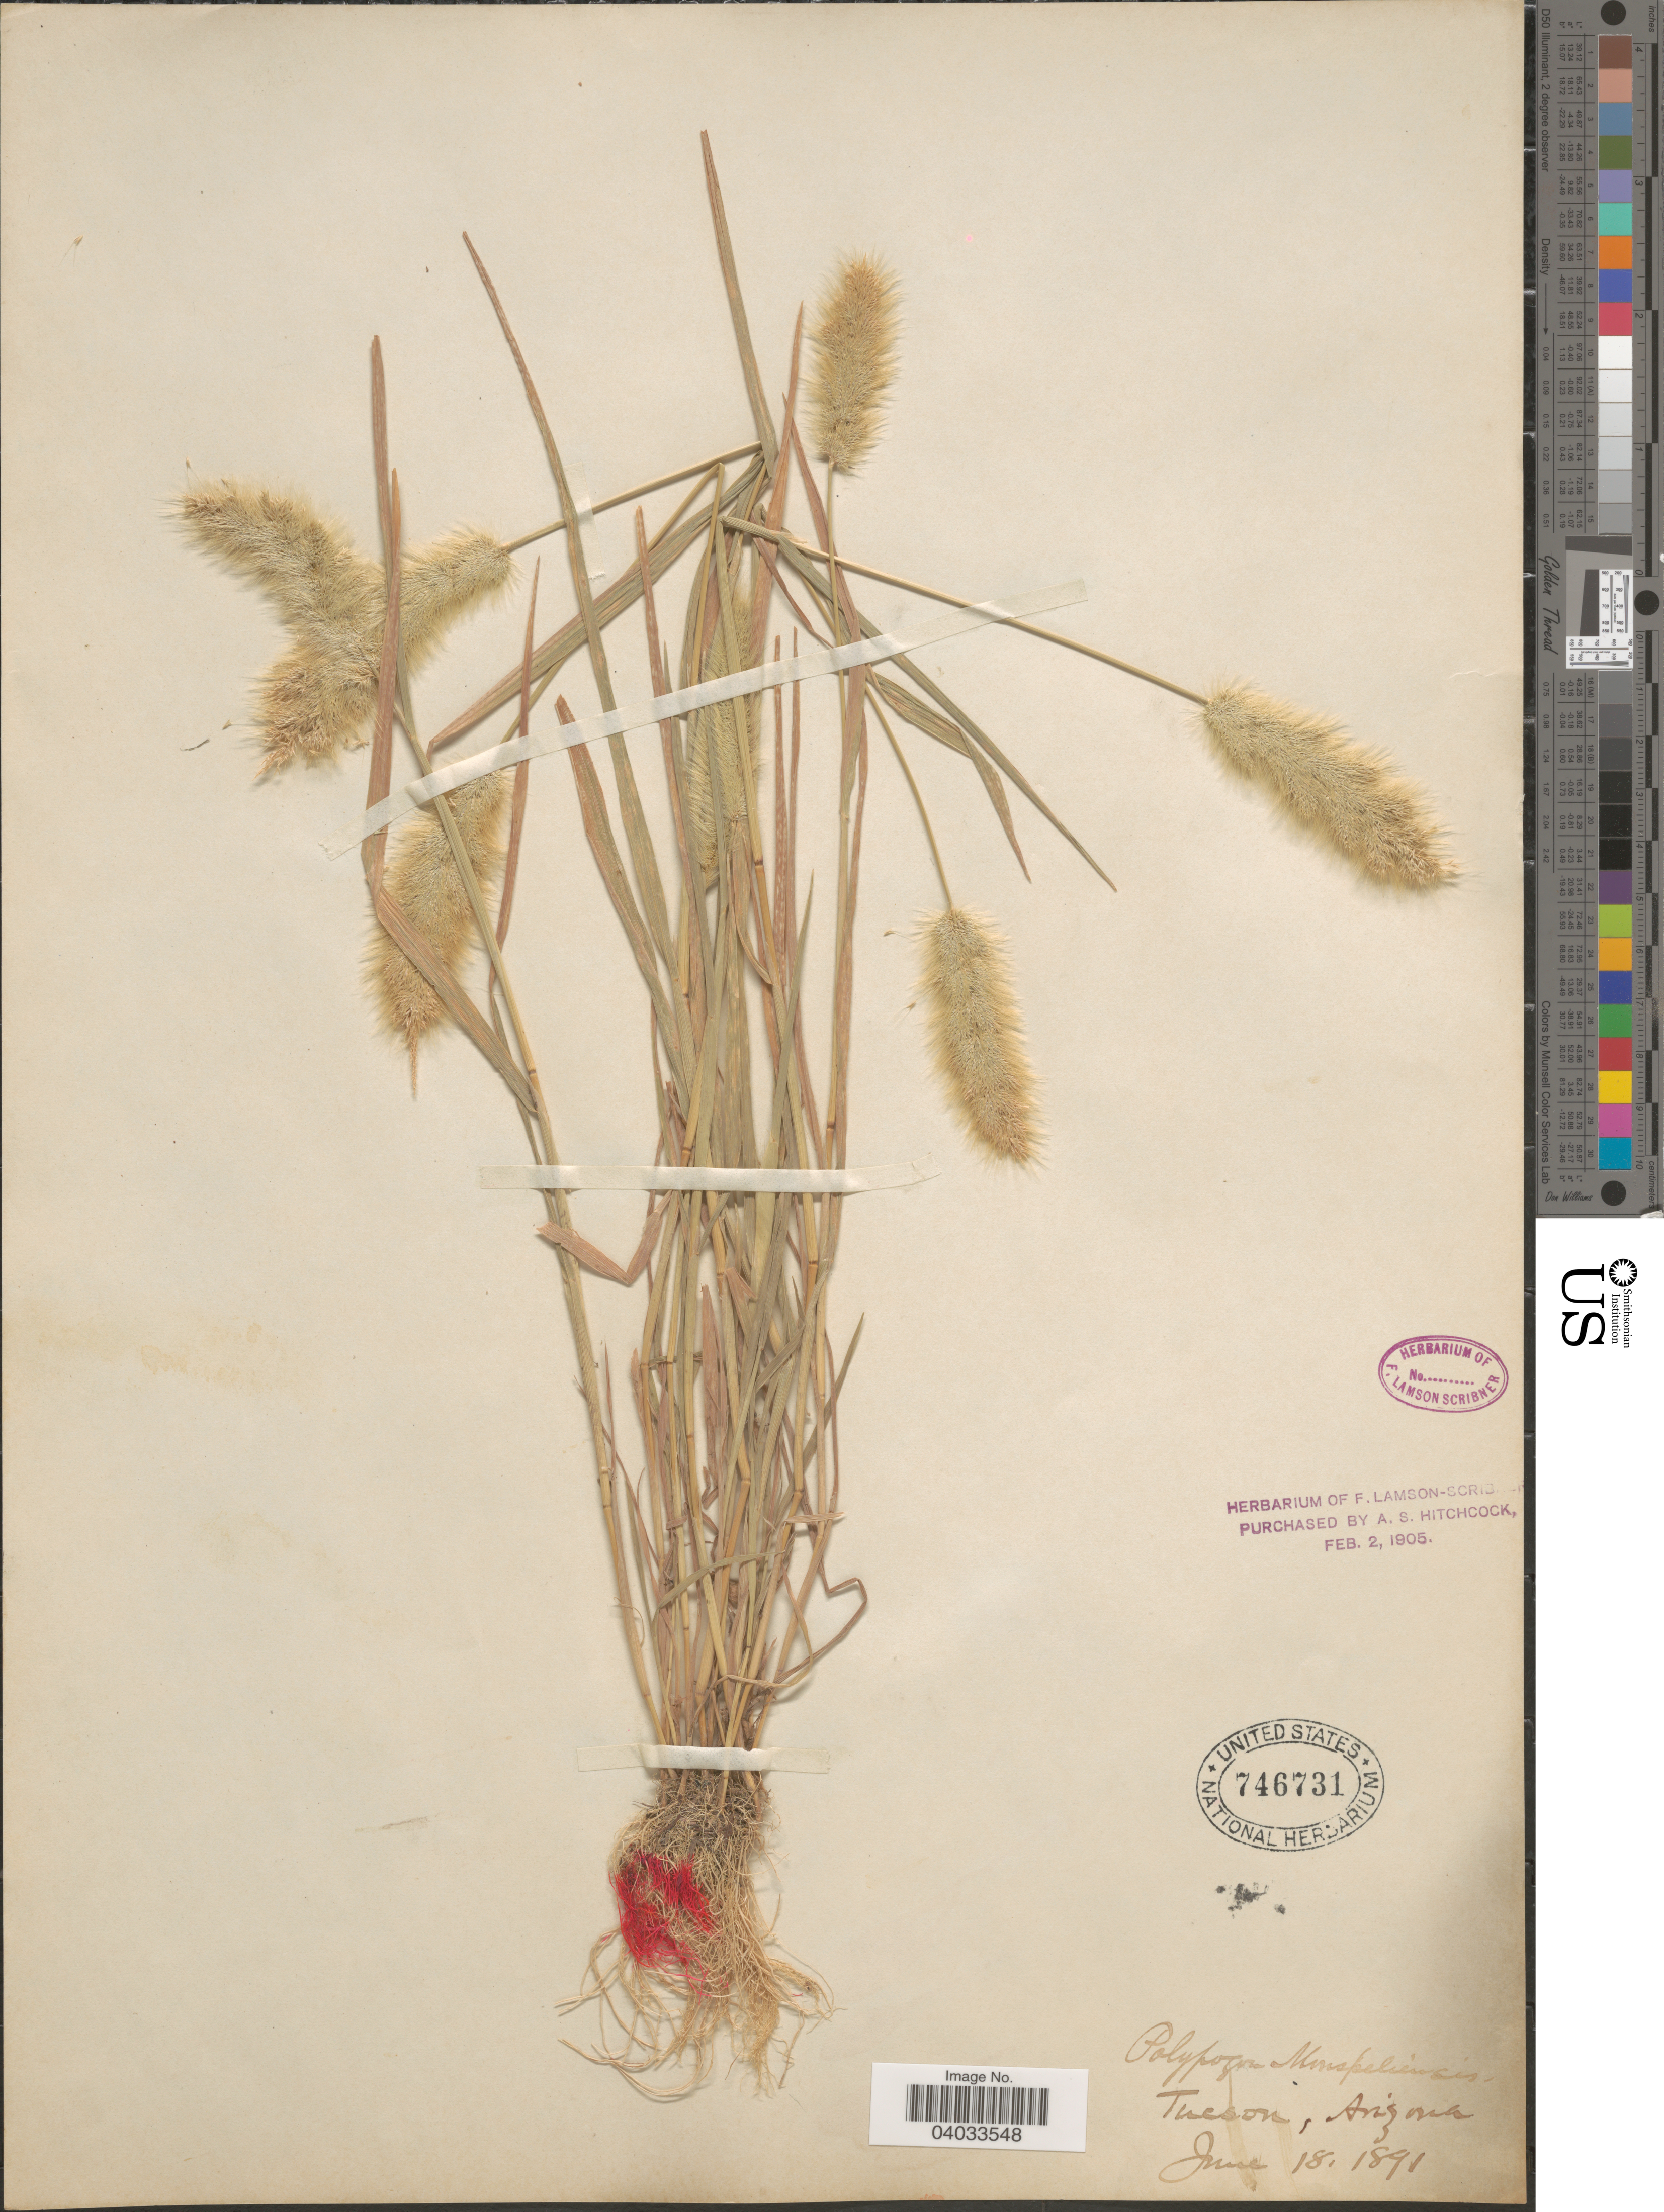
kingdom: Plantae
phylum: Tracheophyta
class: Liliopsida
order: Poales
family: Poaceae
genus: Polypogon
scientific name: Polypogon monspeliensis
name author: (L.) Desf.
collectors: ex herb. F. Lamson Scribner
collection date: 1891-06-18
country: United States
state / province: Arizona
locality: Tucson.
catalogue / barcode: US 746731